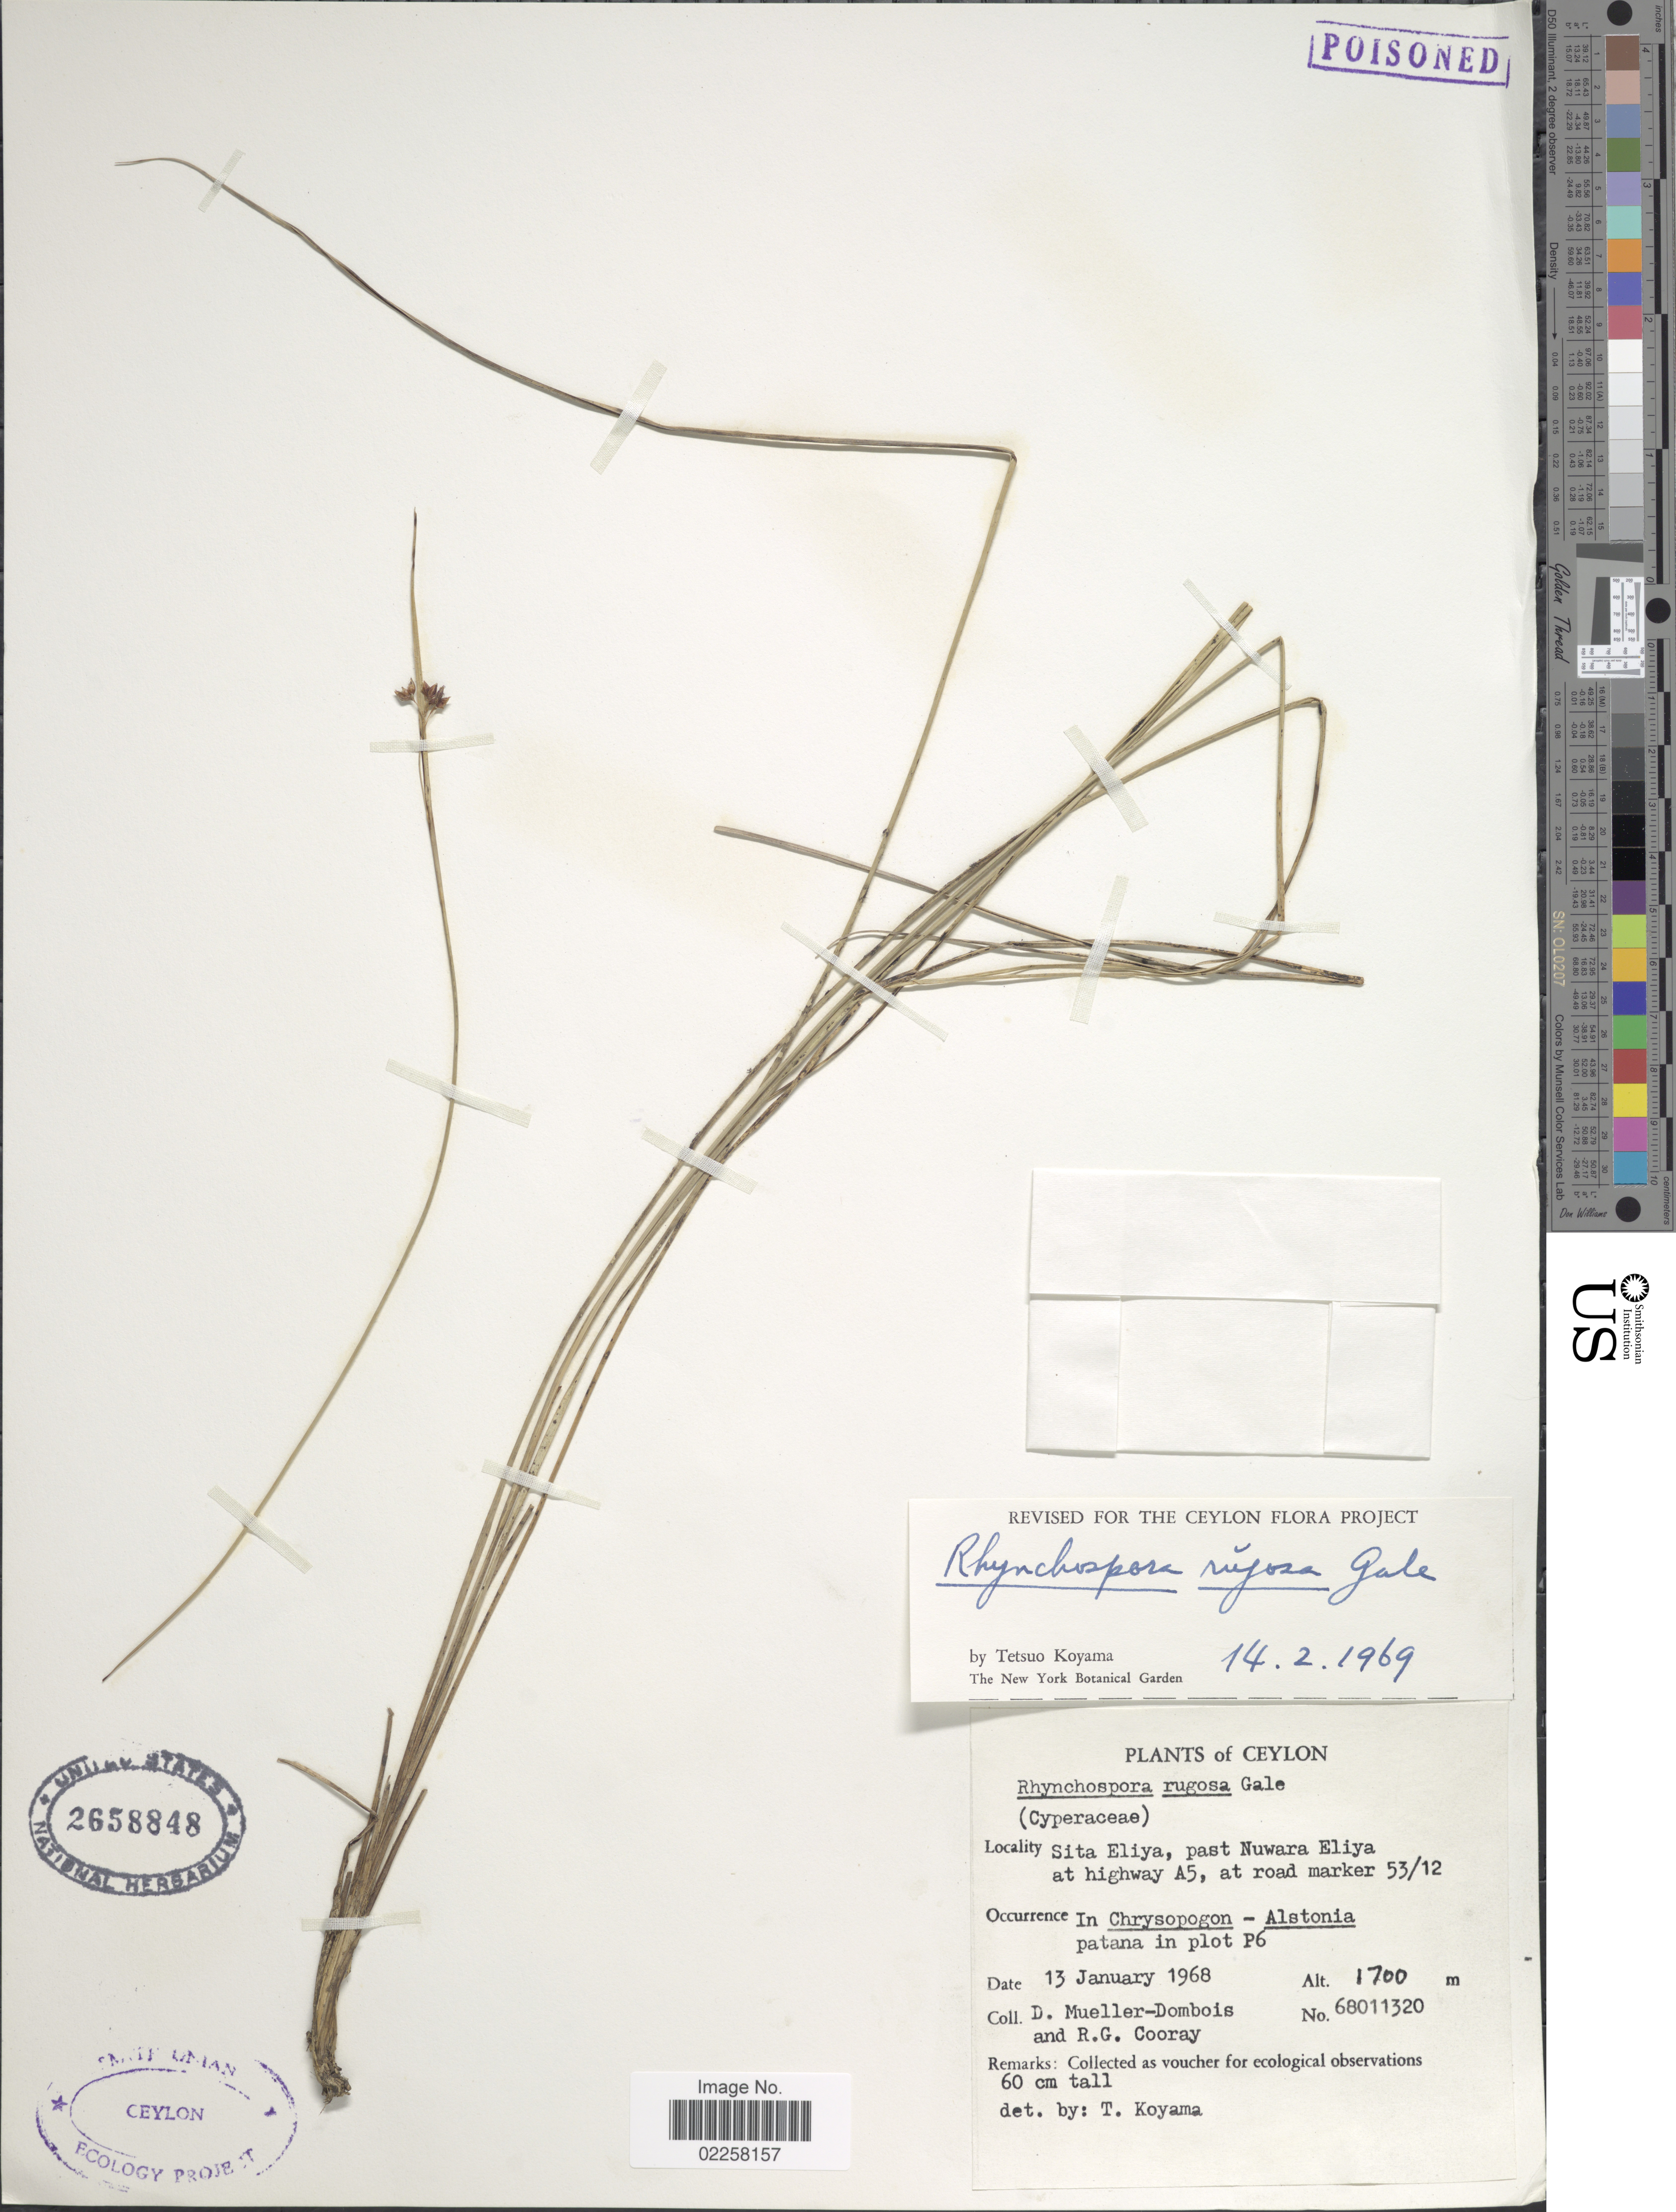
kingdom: Plantae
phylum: Tracheophyta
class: Liliopsida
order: Poales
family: Cyperaceae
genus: Rhynchospora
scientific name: Rhynchospora rugosa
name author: (Vahl) Gale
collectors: D. Mueller-Dombois & R. Cooray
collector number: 68011320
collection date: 1968-01-13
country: Sri Lanka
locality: Ceylon. Sita Eliya, past Nuwara Eliya at highway A5, at road marker 53/12. Plot P6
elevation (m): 1700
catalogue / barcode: US 2658848